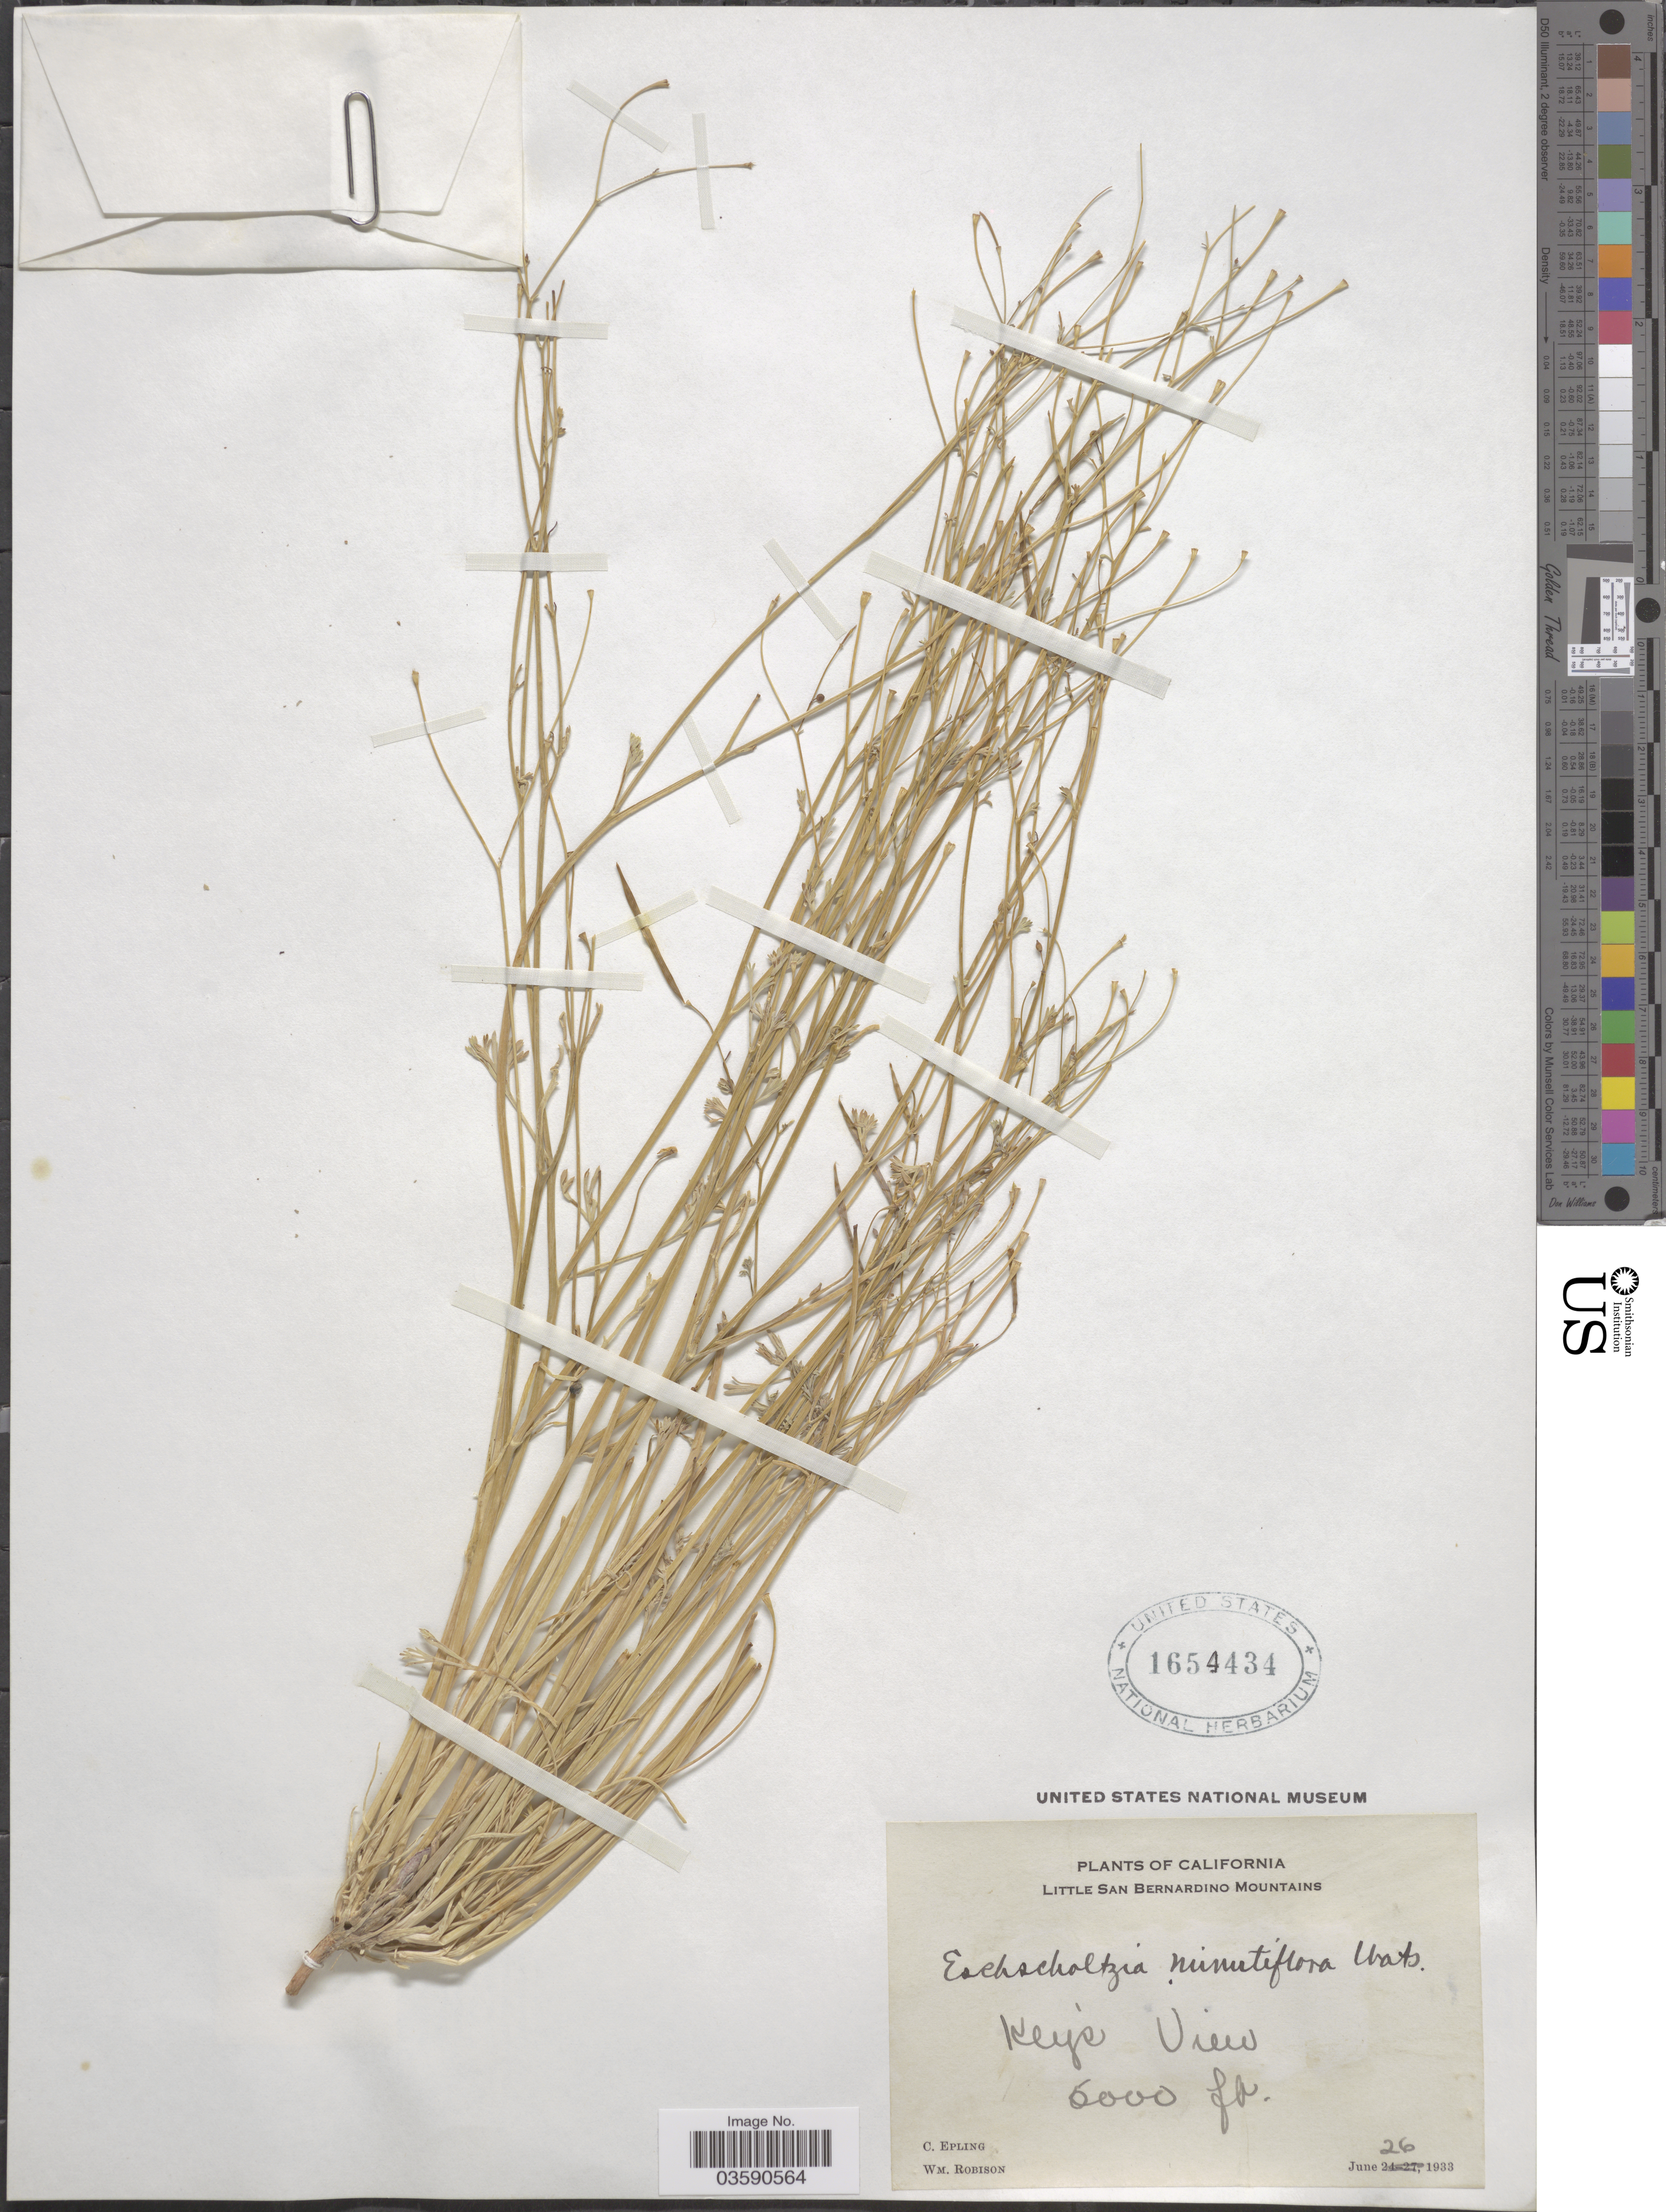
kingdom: Plantae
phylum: Tracheophyta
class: Magnoliopsida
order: Ranunculales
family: Papaveraceae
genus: Eschscholzia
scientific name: Eschscholzia minutiflora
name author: S. Watson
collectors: C. C. Epling & W. Robison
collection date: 1933-06-26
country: United States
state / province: California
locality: Little San Bernardino Mountains. Keys View.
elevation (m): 1829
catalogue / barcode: US 1654434